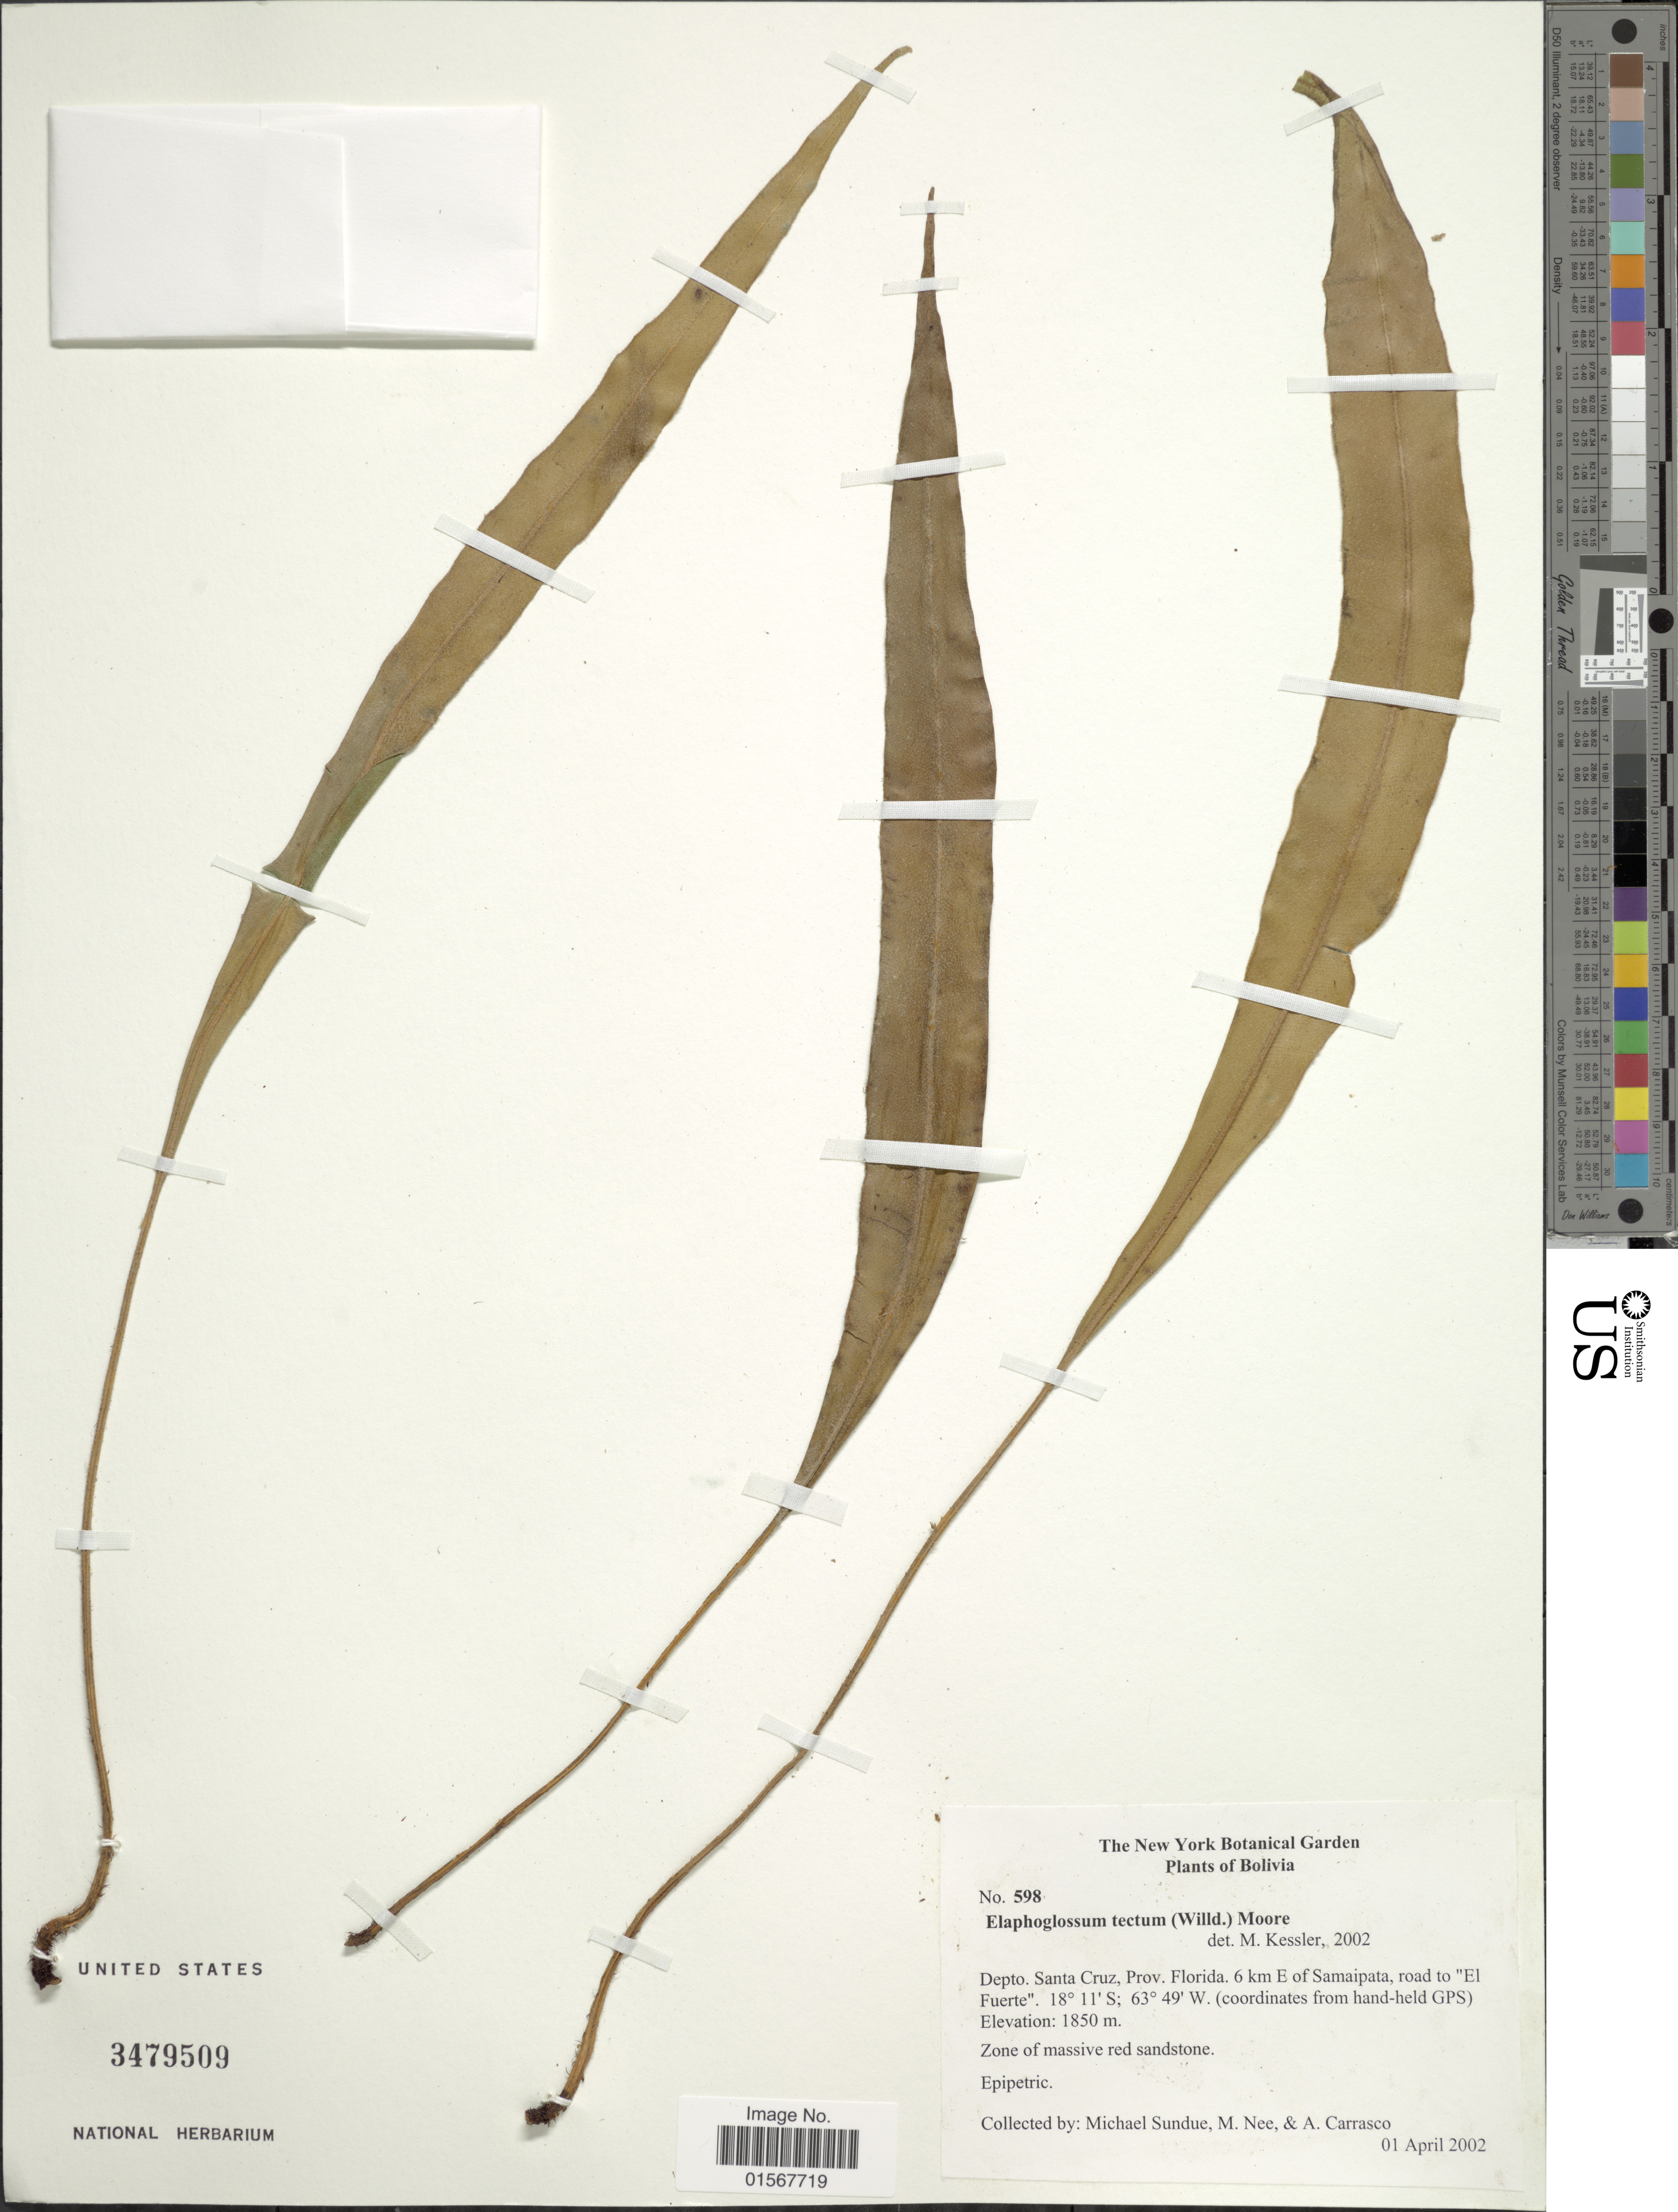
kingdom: Plantae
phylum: Tracheophyta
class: Polypodiopsida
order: Polypodiales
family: Dryopteridaceae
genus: Elaphoglossum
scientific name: Elaphoglossum tectum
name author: (Humb. & Bonpl.) Moore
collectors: M. Sundue, M. Nee & A. Carrasco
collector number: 598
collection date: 2002-04-01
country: Bolivia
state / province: Santa Cruz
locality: Depto. Santa Cruz, Prov. Florida, 6 km e of Samaipata, road to "El Fuerte"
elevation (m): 1850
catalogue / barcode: US 3479509